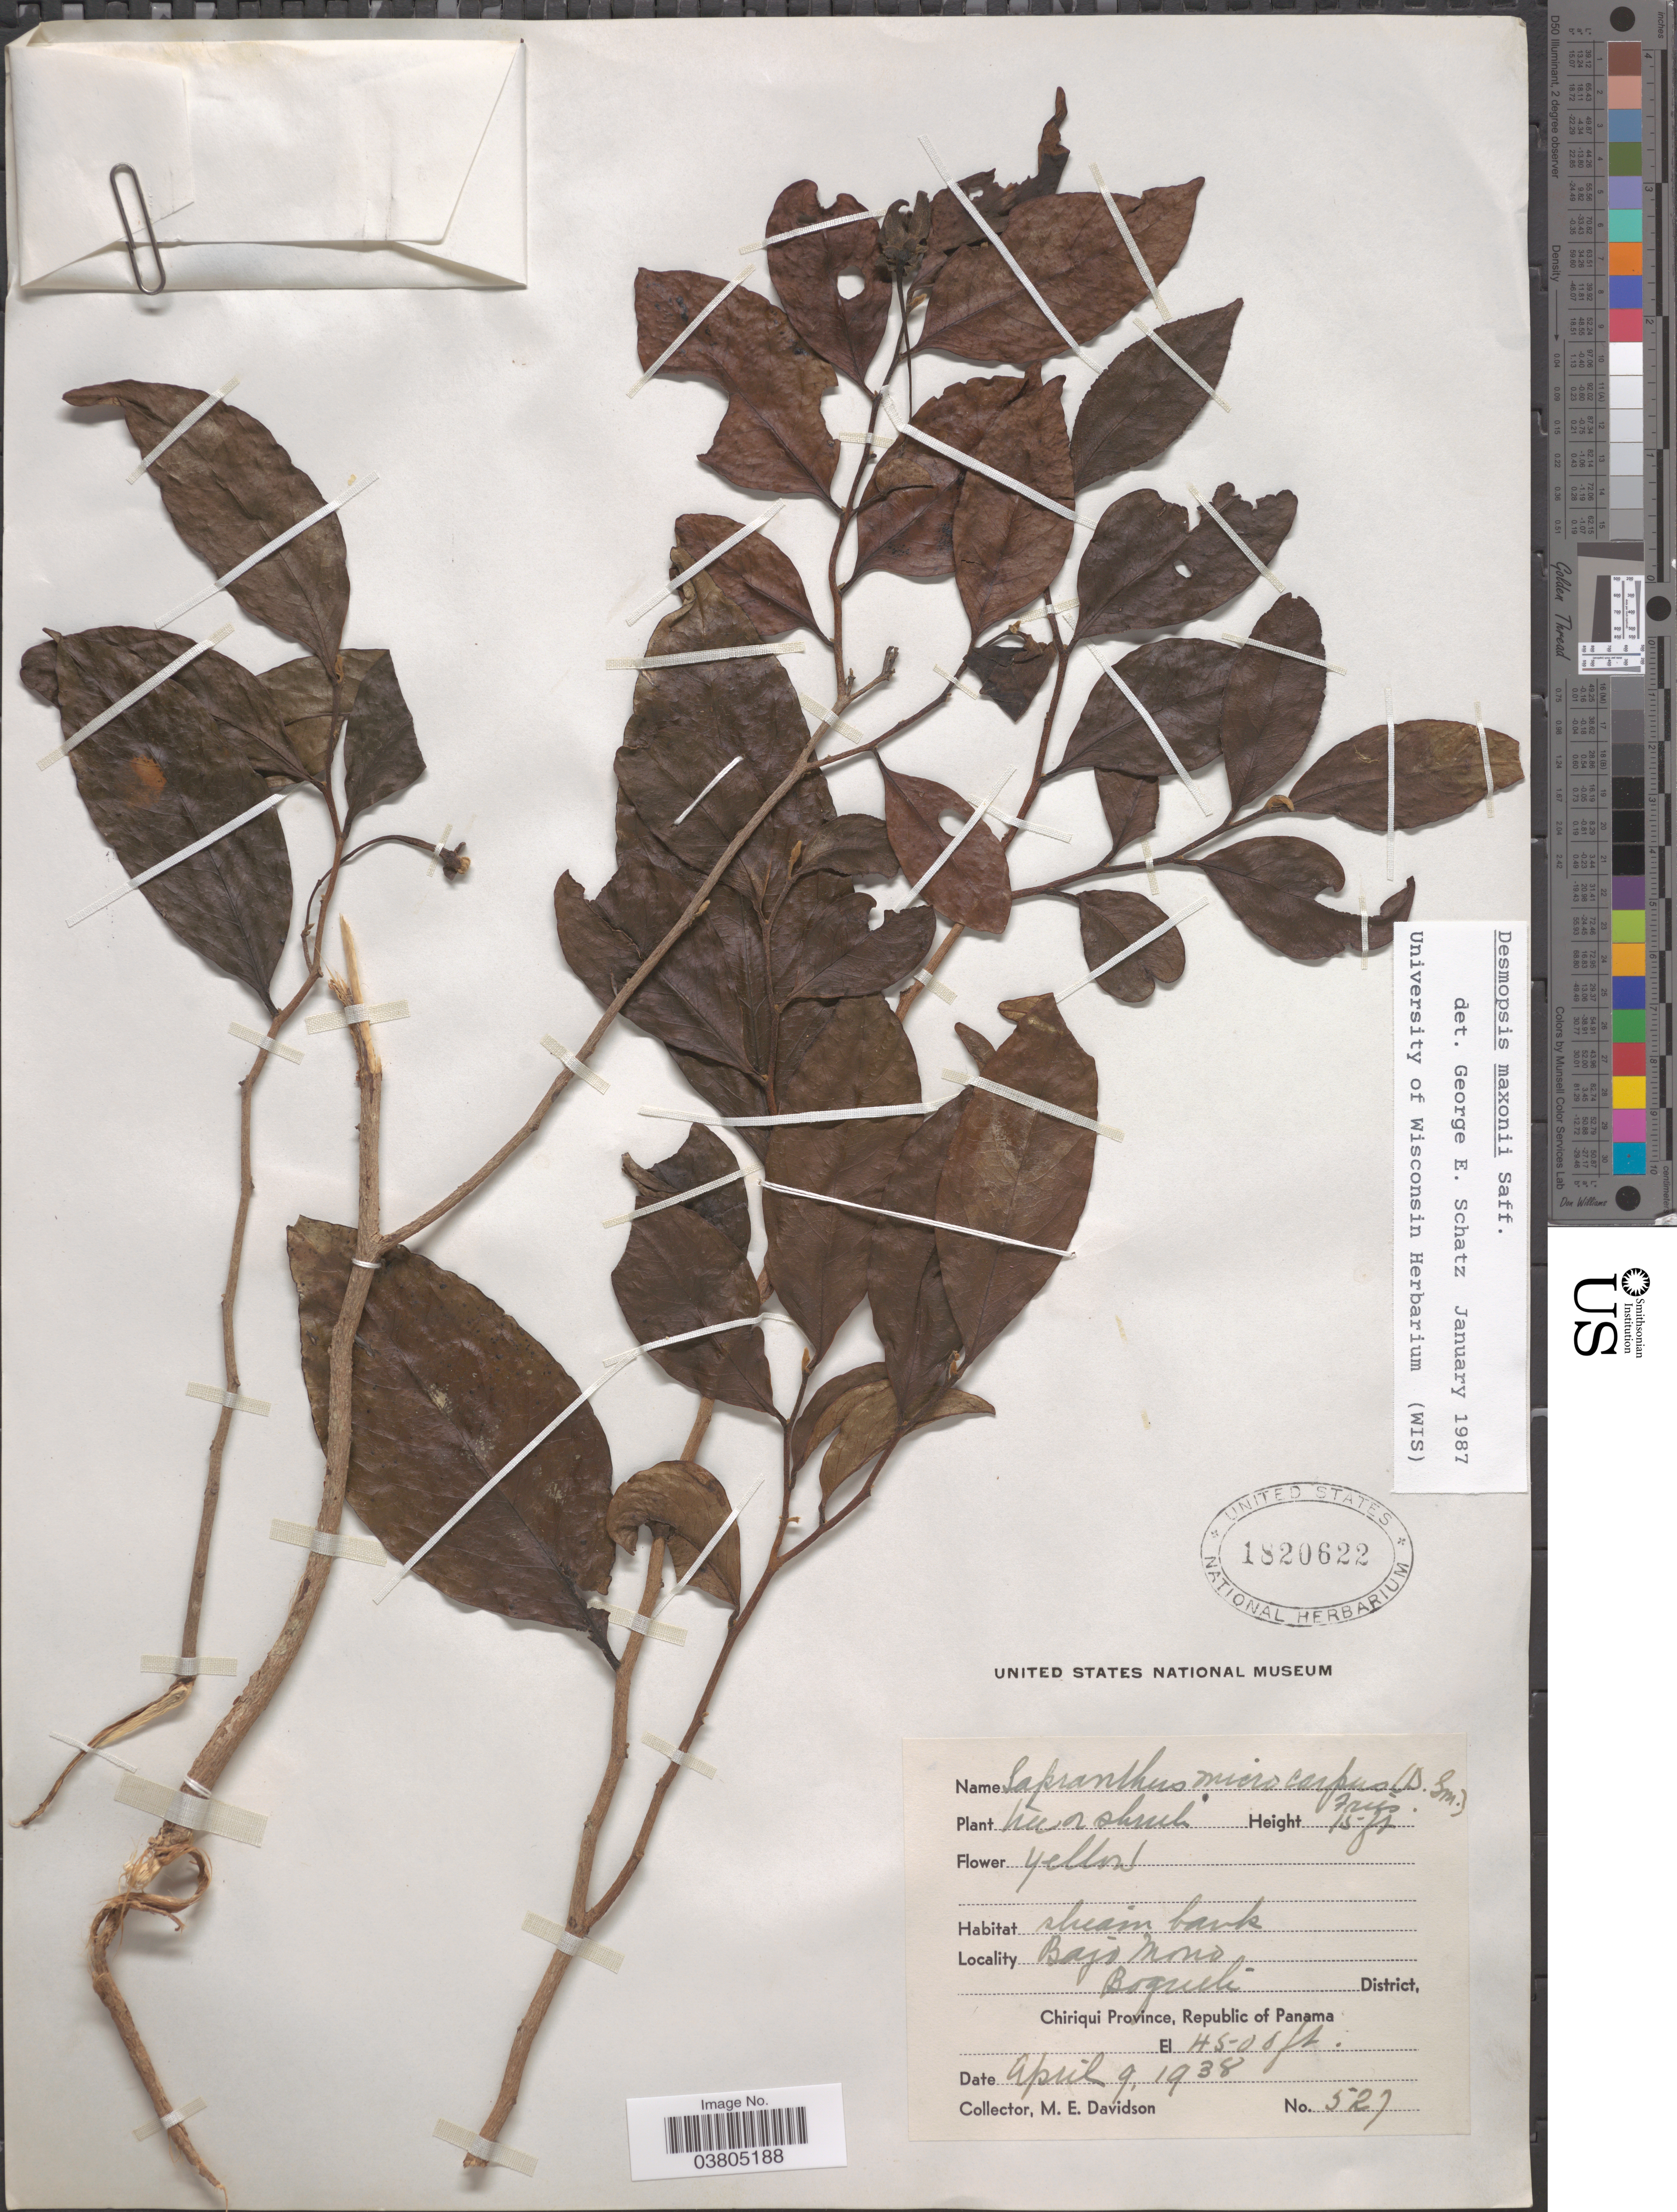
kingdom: Plantae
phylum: Tracheophyta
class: Magnoliopsida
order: Magnoliales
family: Annonaceae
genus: Desmopsis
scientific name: Desmopsis maxonii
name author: Saff.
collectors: M. E. Davidson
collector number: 527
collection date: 1938-04-09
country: Panama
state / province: Chiriqui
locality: Bajo Mono. Boquete District.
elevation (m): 1372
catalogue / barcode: US 1820622